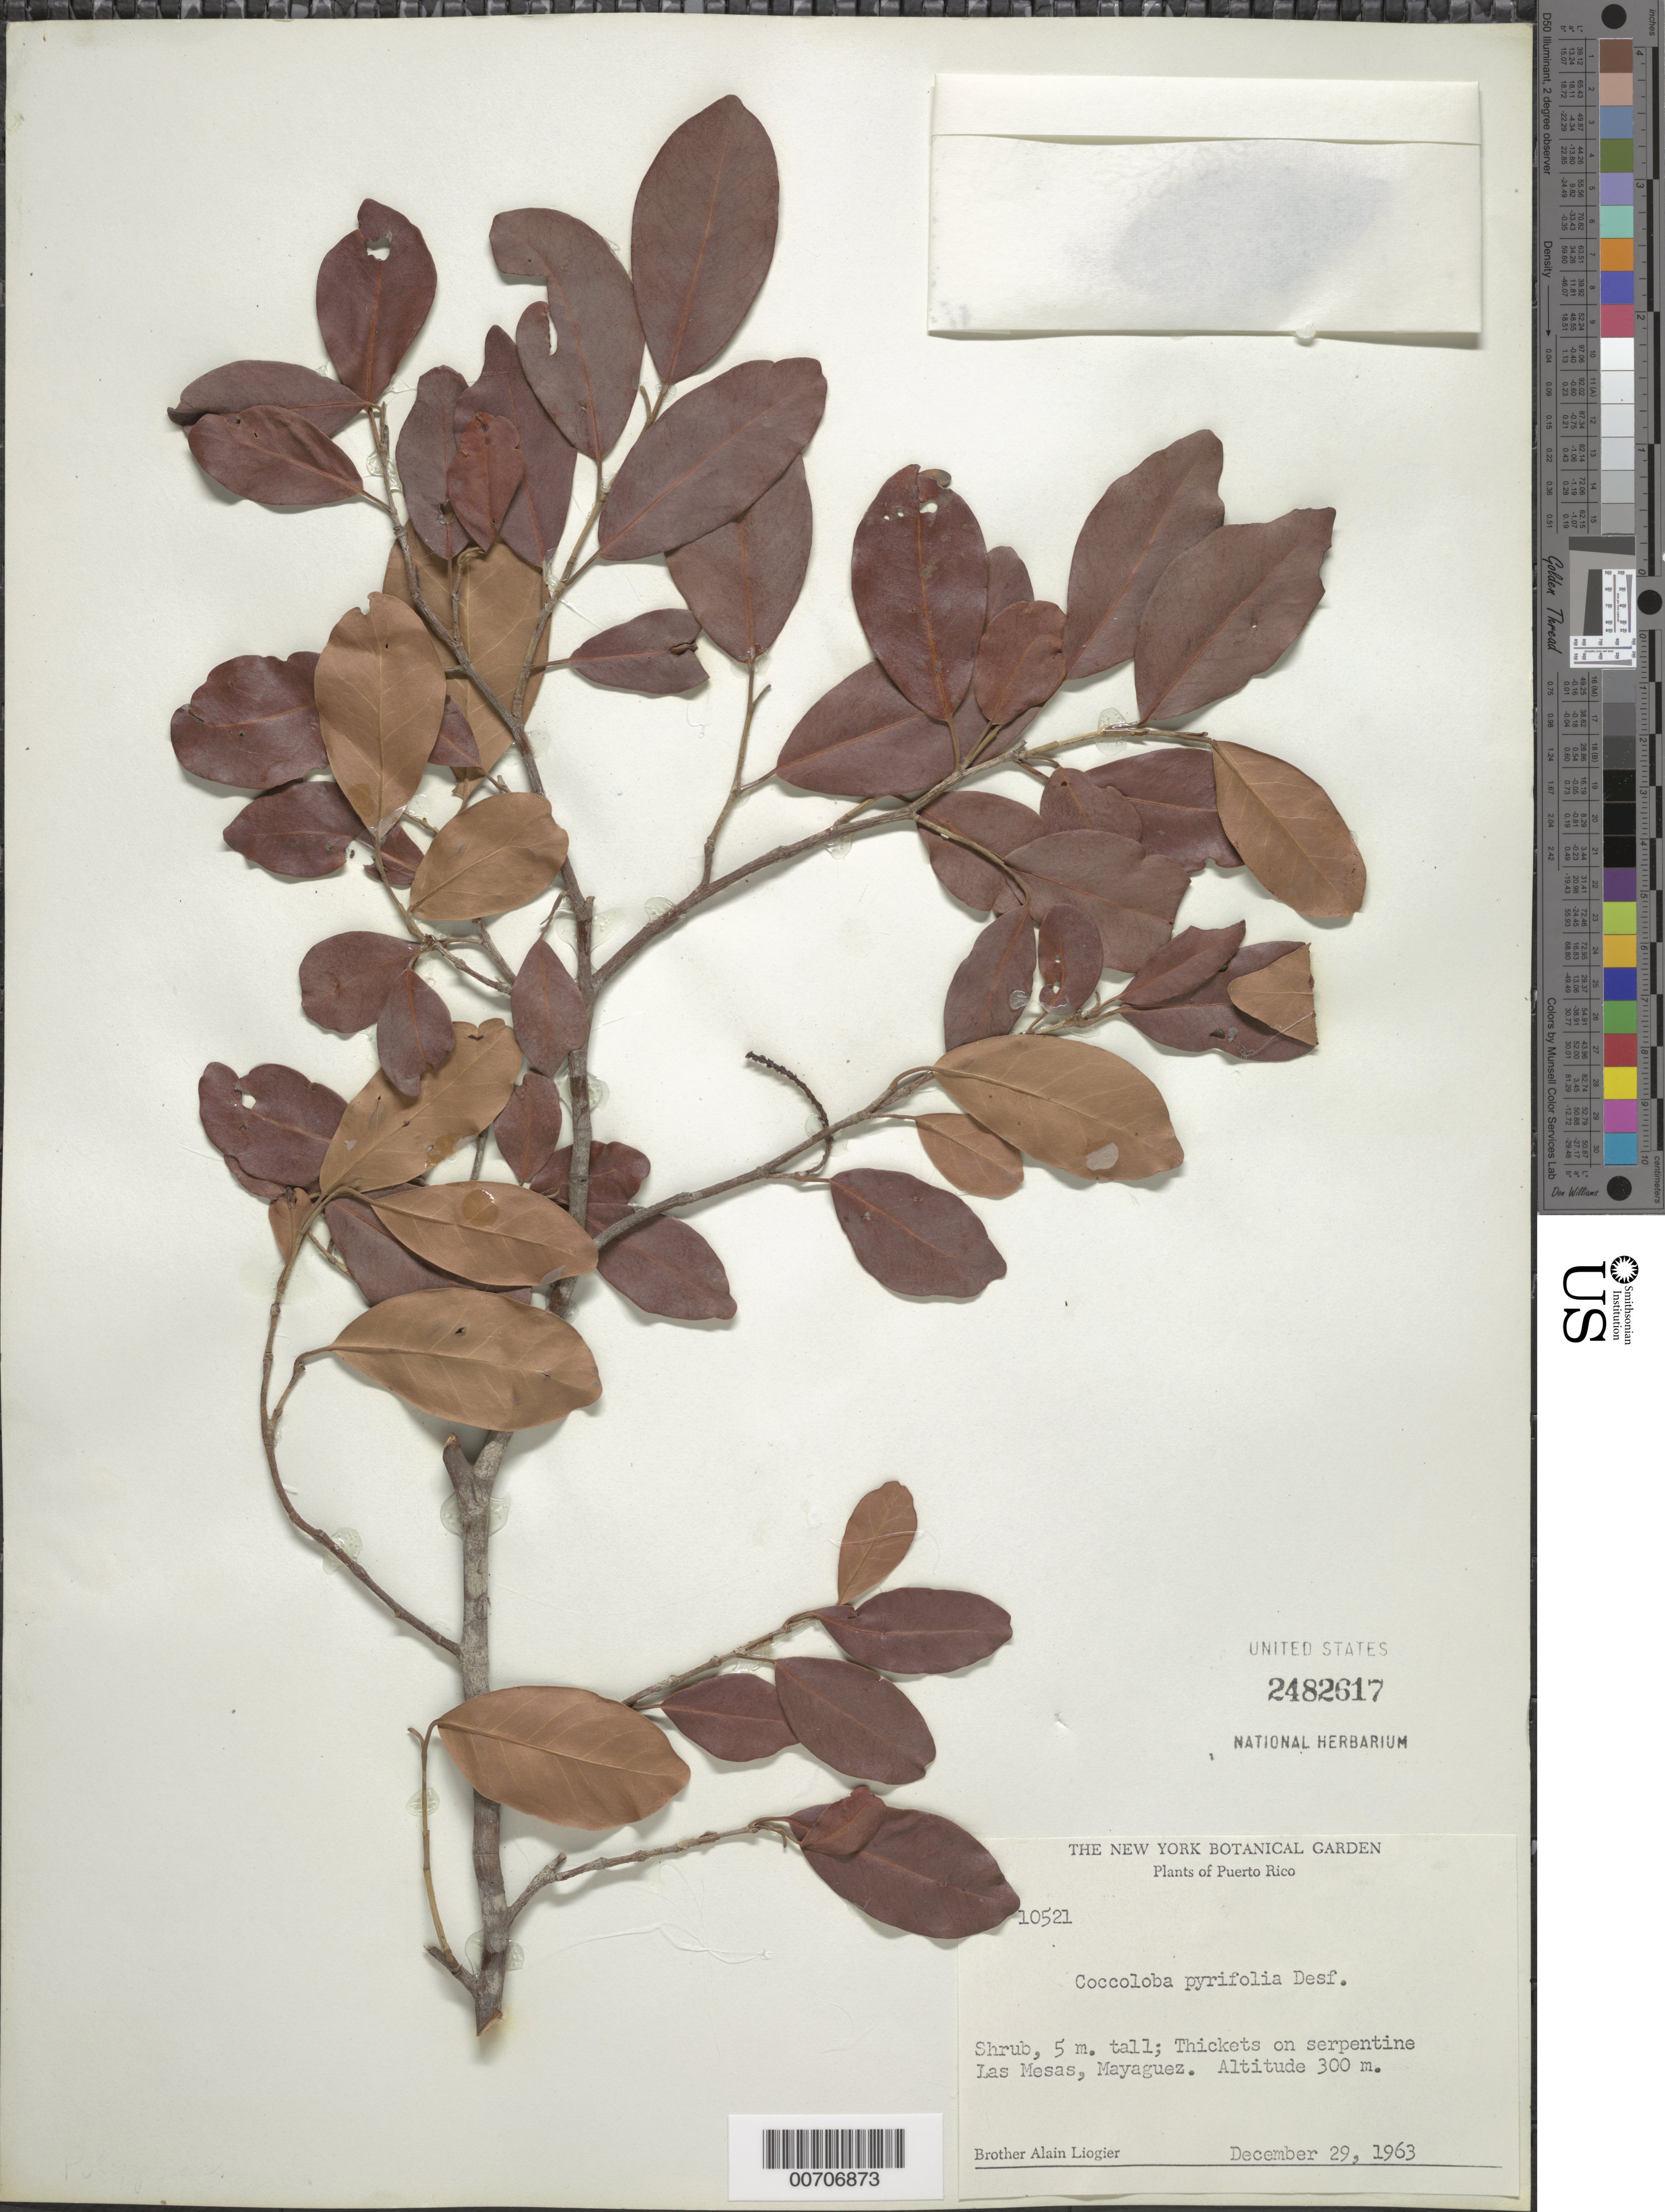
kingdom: Plantae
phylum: Tracheophyta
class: Magnoliopsida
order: Caryophyllales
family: Polygonaceae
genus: Coccoloba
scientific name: Coccoloba pyrifolia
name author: Desf.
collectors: A. H. Liogier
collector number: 10521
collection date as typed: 29 Dec 1963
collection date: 1963-12-29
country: Puerto Rico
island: Greater Antilles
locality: Las Mesas, Mayaguez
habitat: Thickets on serpentine.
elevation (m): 300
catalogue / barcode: US 2482617